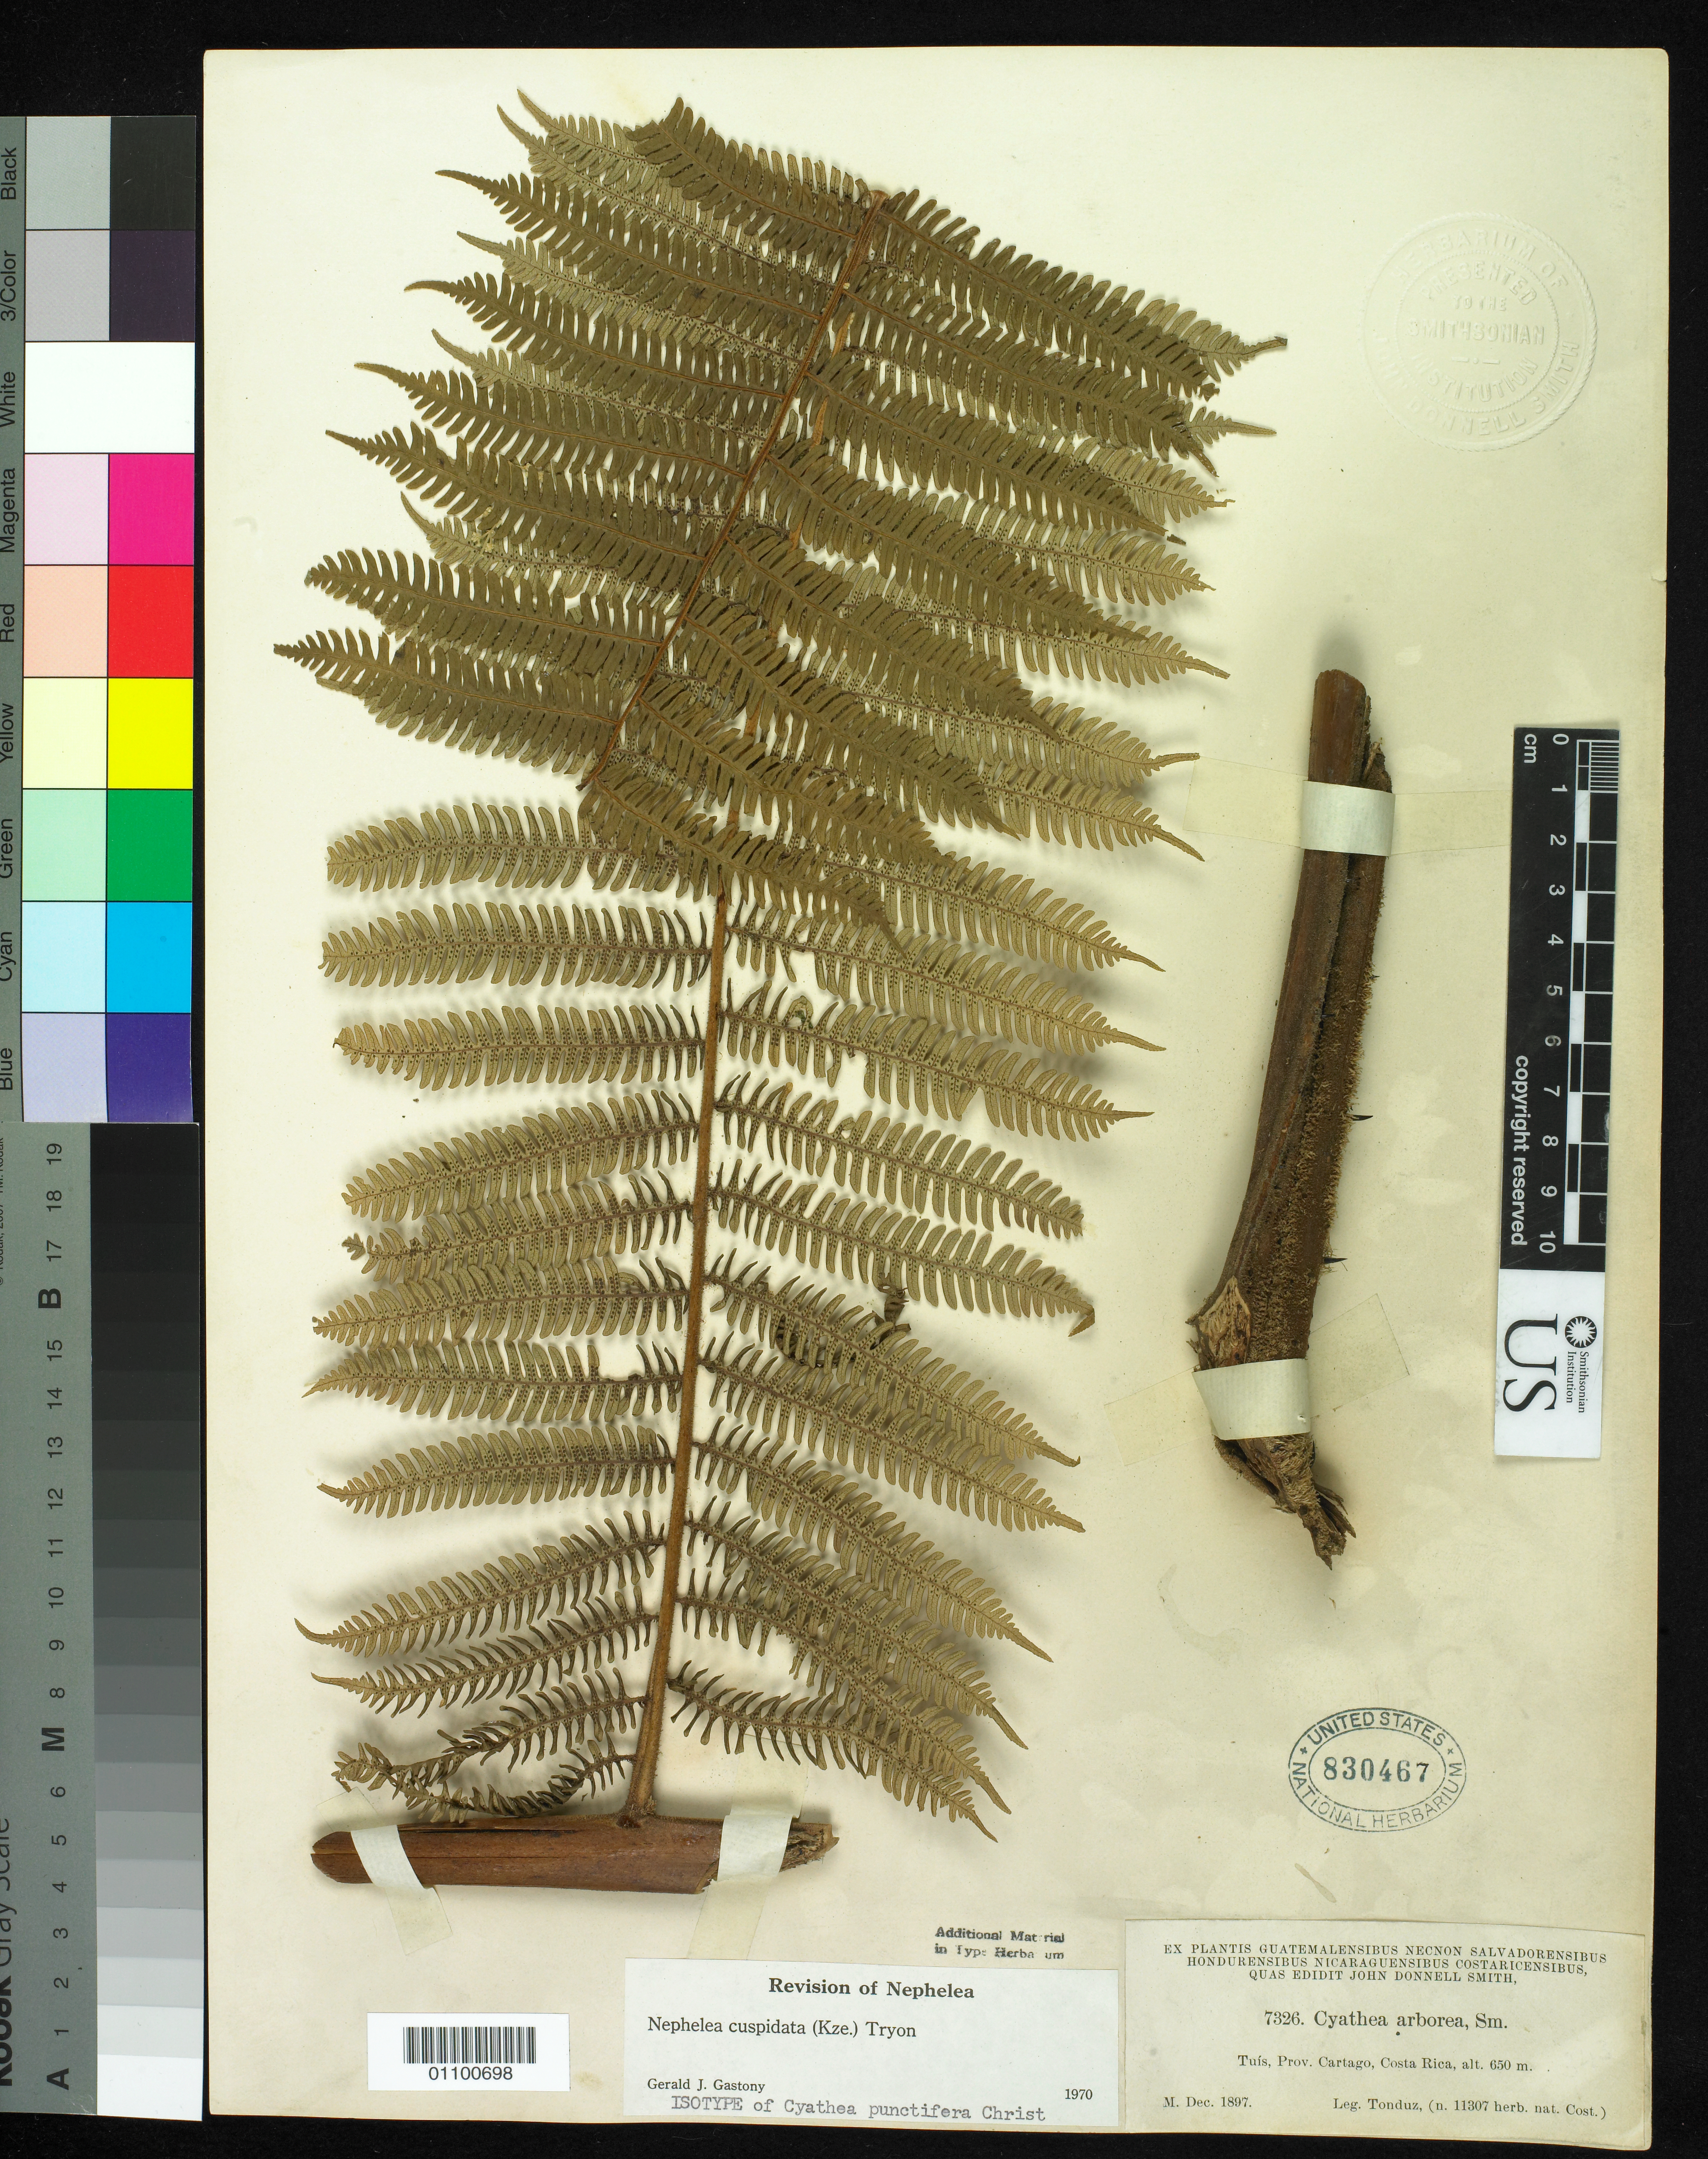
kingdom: Plantae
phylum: Tracheophyta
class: Polypodiopsida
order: Cyatheales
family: Cyatheaceae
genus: Cyathea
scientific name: Cyathea punctifera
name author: Christ in Pittier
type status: Isotype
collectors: A. Tonduz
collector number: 11307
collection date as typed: Dec 1897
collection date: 1897-12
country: Costa Rica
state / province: Cartago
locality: Tuis.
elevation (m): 650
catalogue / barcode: US 830467